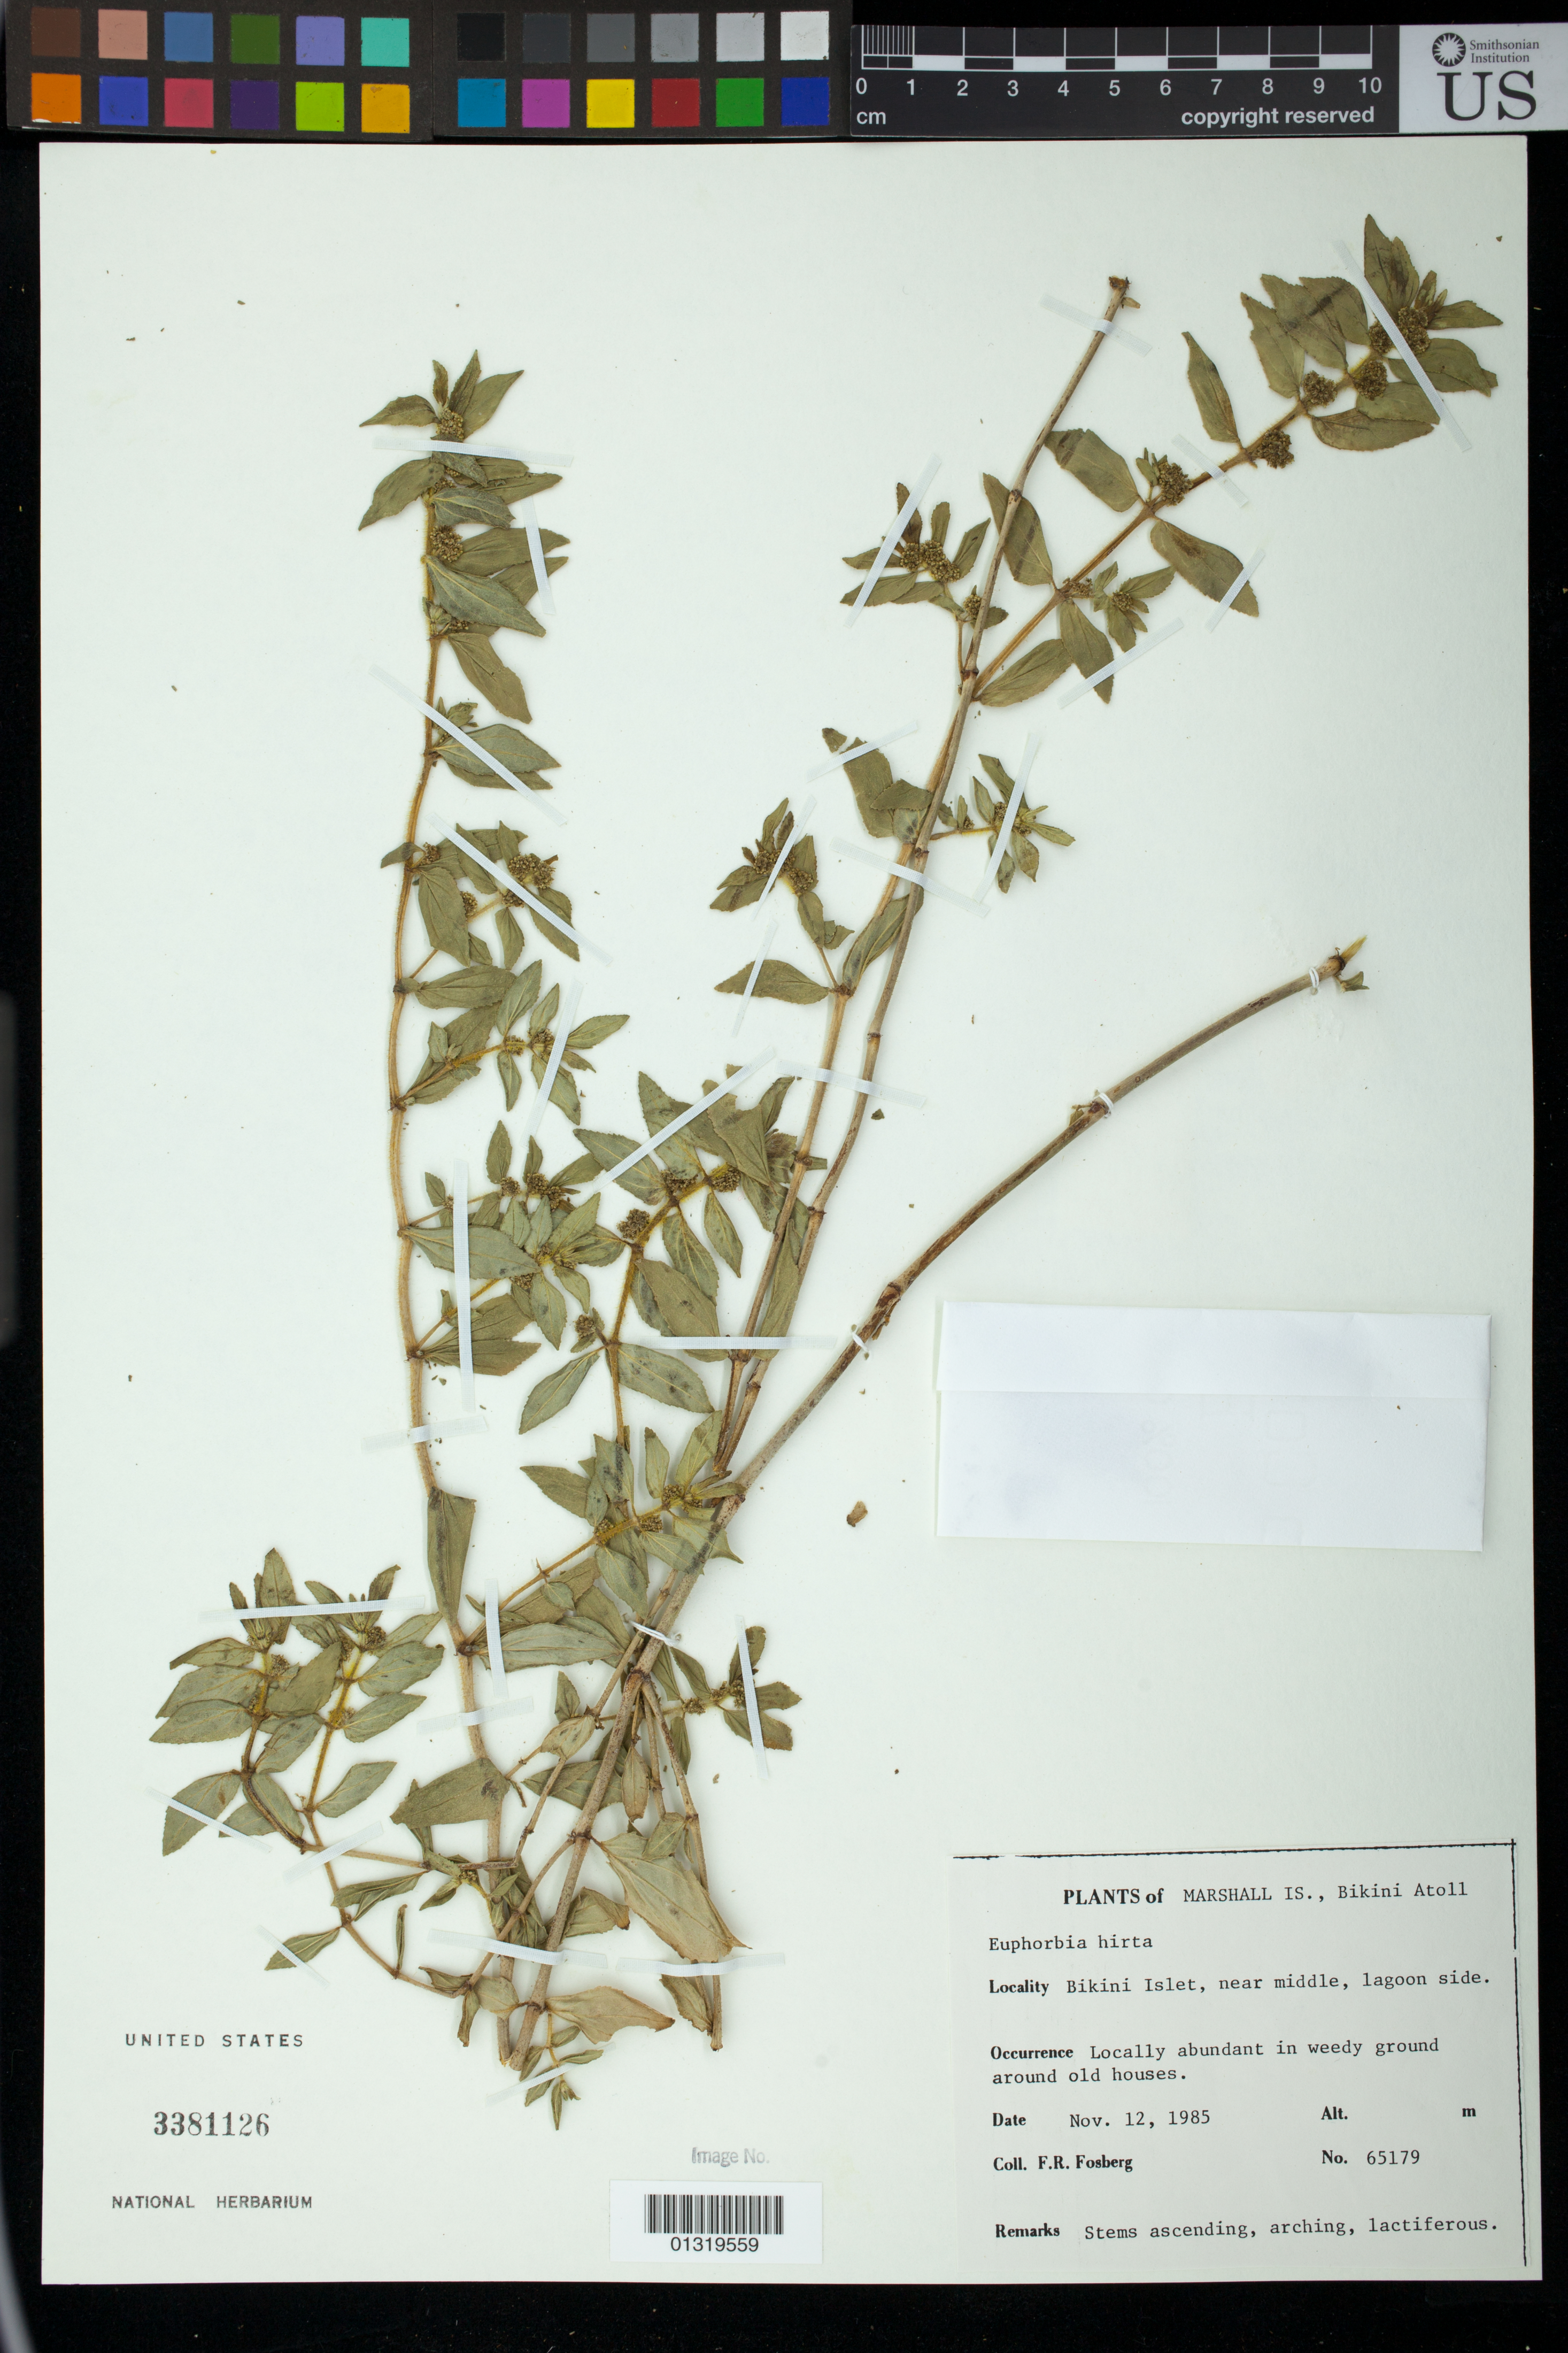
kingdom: Plantae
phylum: Tracheophyta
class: Magnoliopsida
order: Malpighiales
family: Euphorbiaceae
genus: Euphorbia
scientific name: Euphorbia hirta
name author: L.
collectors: F. R. Fosberg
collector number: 65179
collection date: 1985-11-12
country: Marshall Islands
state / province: Bikini Atoll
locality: Bikini Islet, near middle, lagoon side.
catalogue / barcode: US 3381126